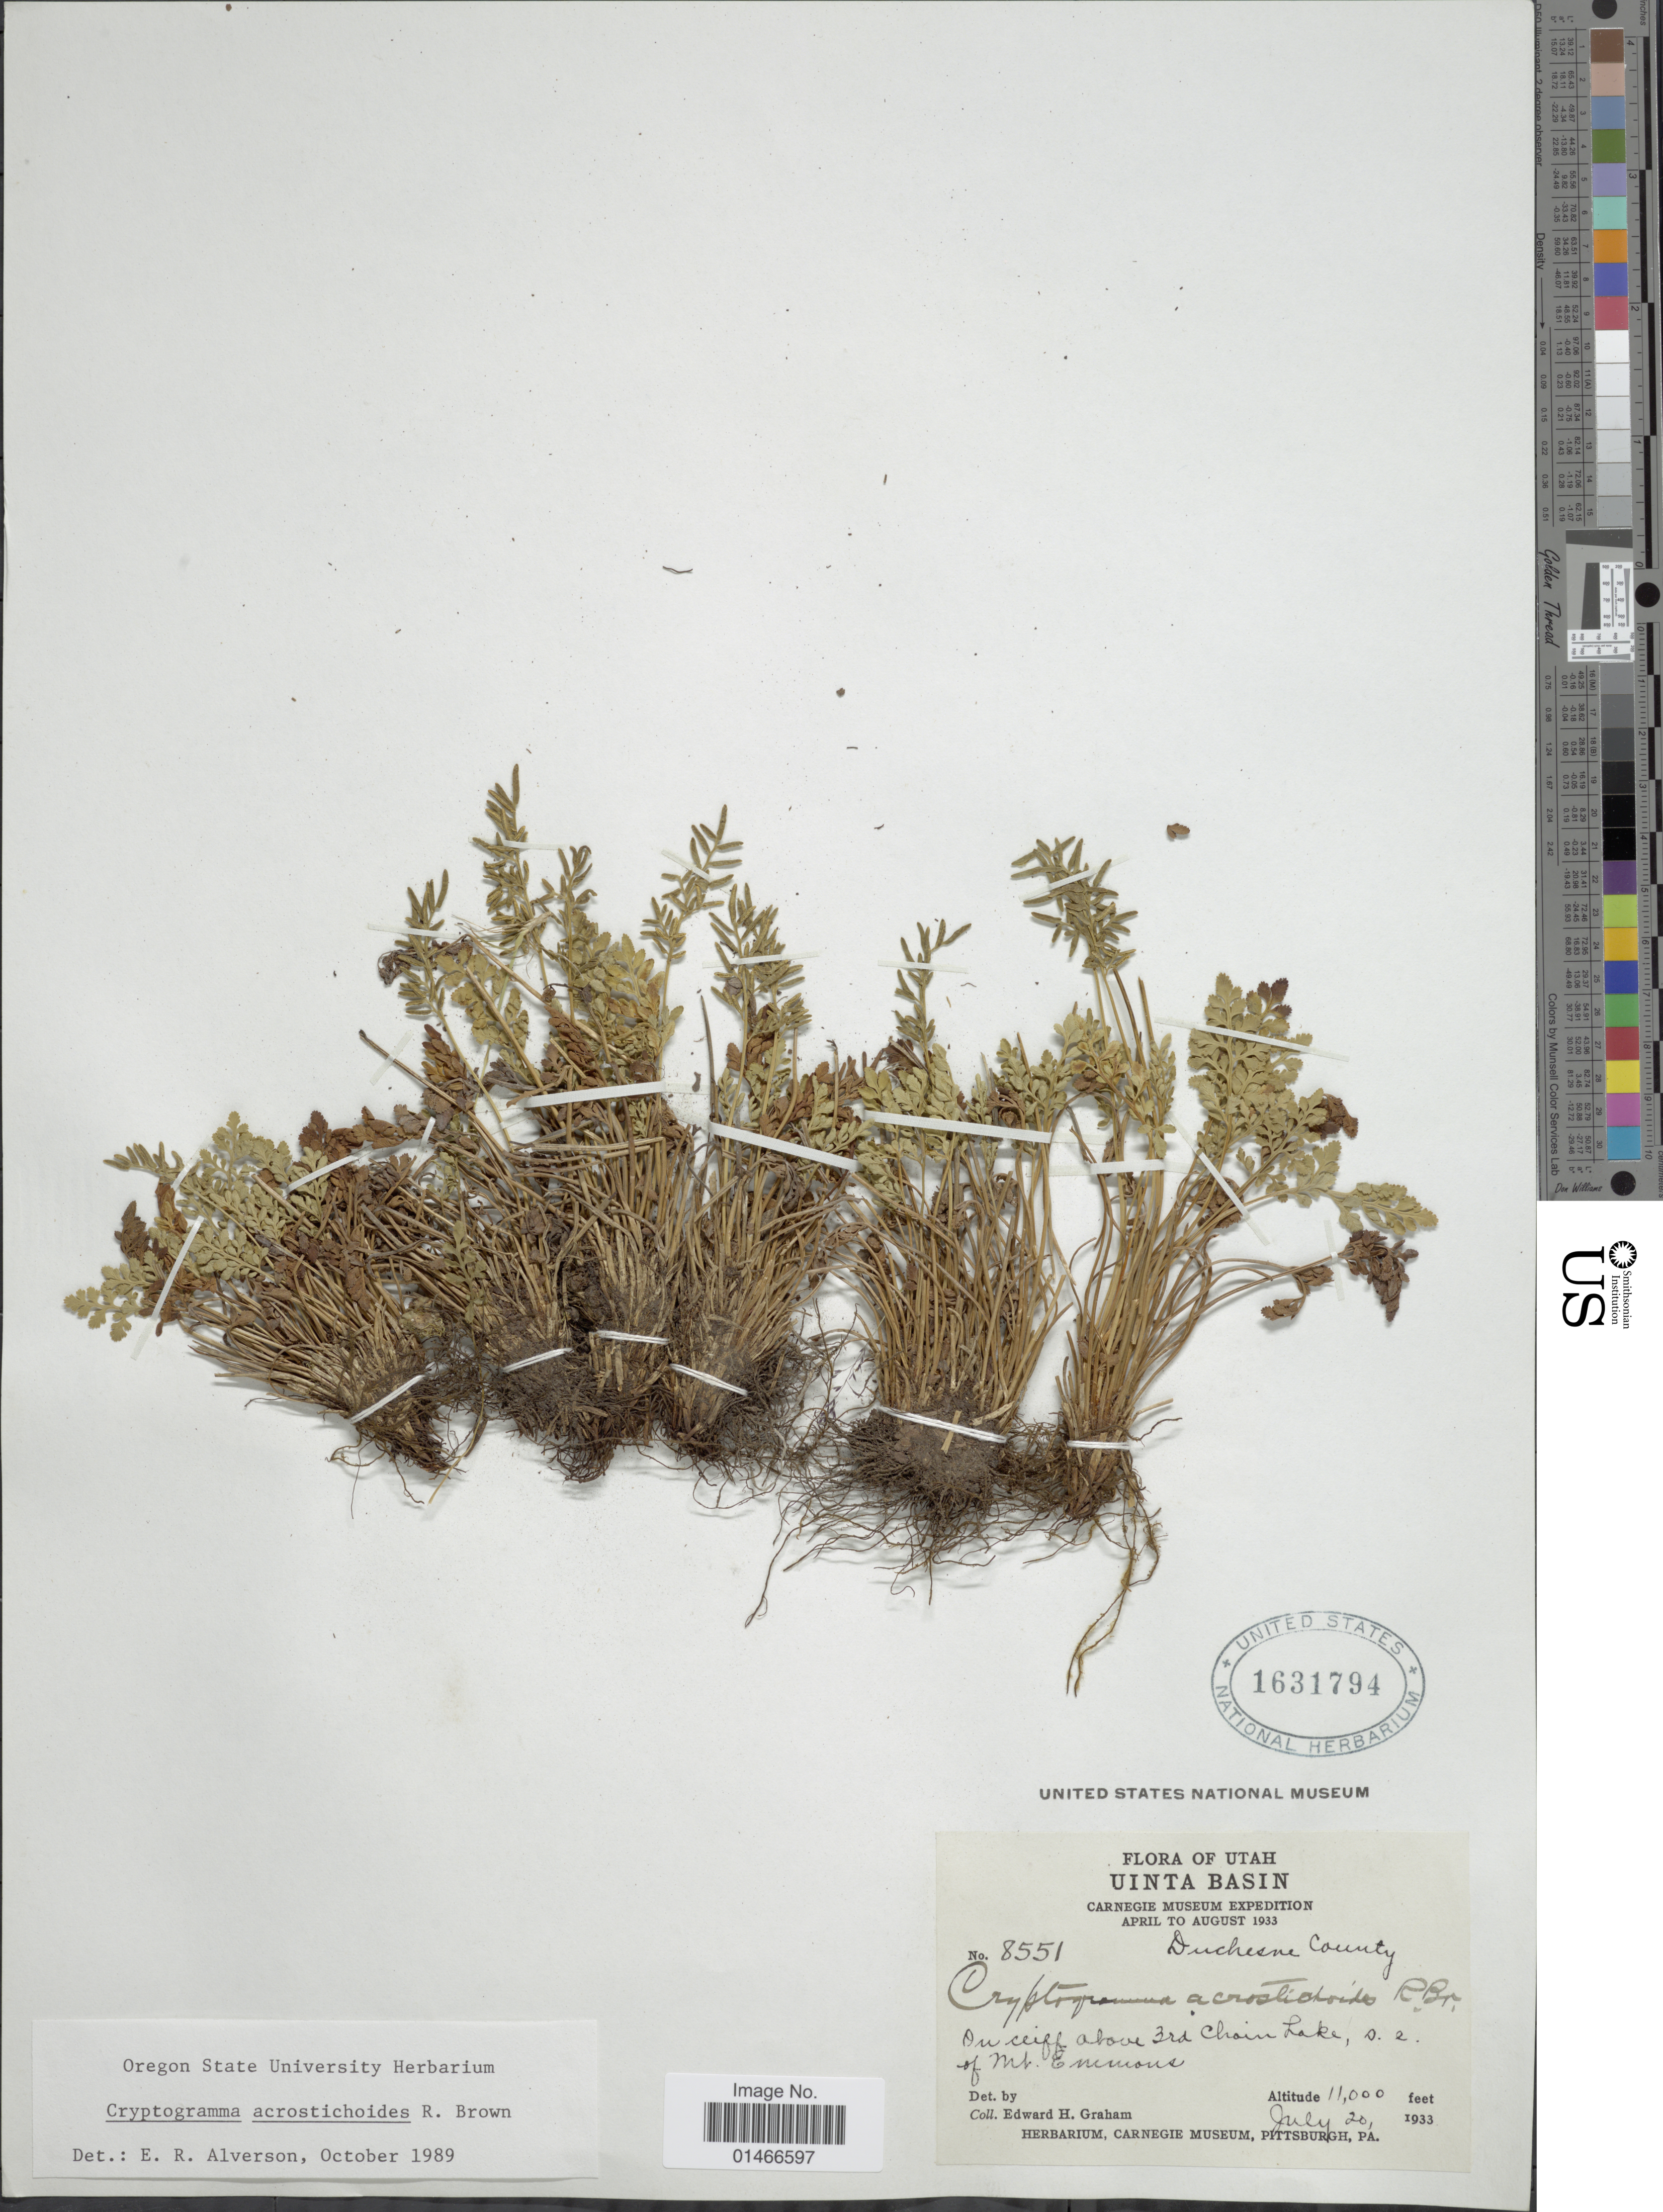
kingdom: Plantae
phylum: Tracheophyta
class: Polypodiopsida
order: Polypodiales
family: Pteridaceae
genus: Cryptogramma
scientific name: Cryptogramma acrostichoides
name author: R. Br.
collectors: E. H. Graham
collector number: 8551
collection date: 1933-07-20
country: United States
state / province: Utah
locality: Uinta basin, On cliff above 3rd Chain Lake, s. e. of Mt. Emmons.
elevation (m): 3353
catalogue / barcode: US 1631794